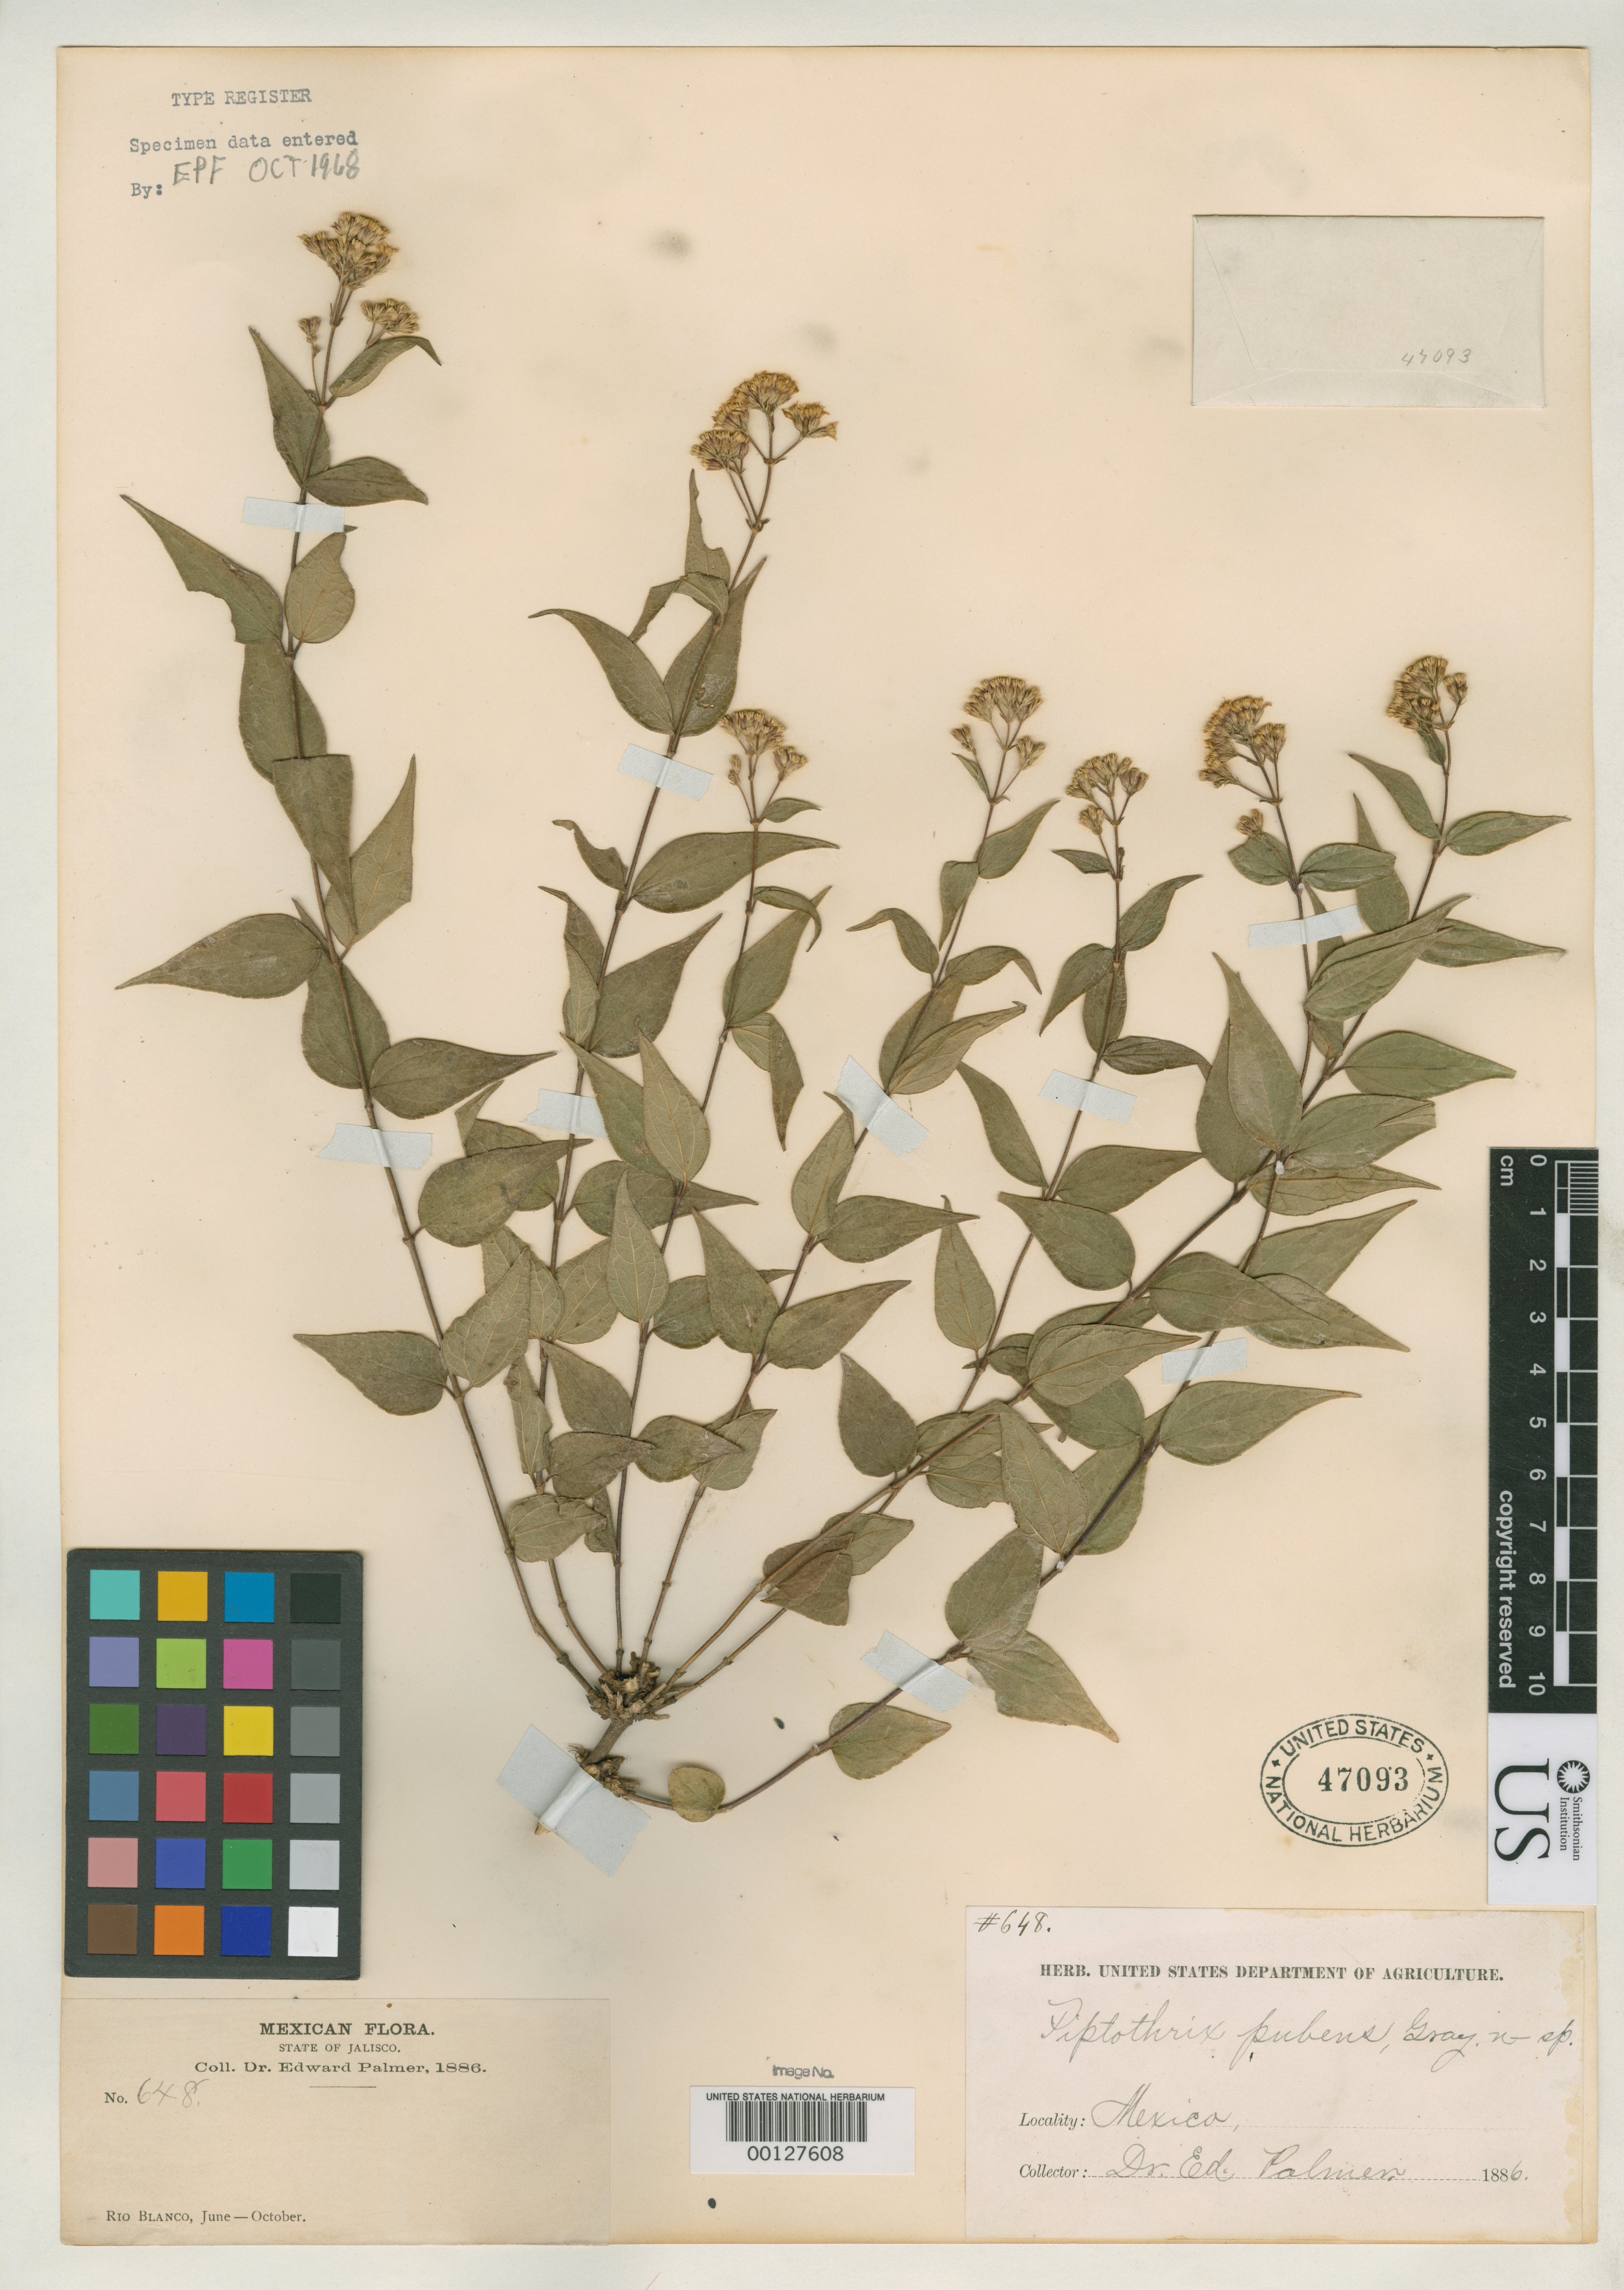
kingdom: Plantae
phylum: Tracheophyta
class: Magnoliopsida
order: Asterales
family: Asteraceae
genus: Piptothrix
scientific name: Piptothrix pubens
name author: A. Gray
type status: Isotype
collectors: E. Palmer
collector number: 648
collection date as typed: Jun 1886 to -- Oct 1886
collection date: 1886-06/1886-10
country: Mexico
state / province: Jalisco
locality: Rio Blanco.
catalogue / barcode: US 47093